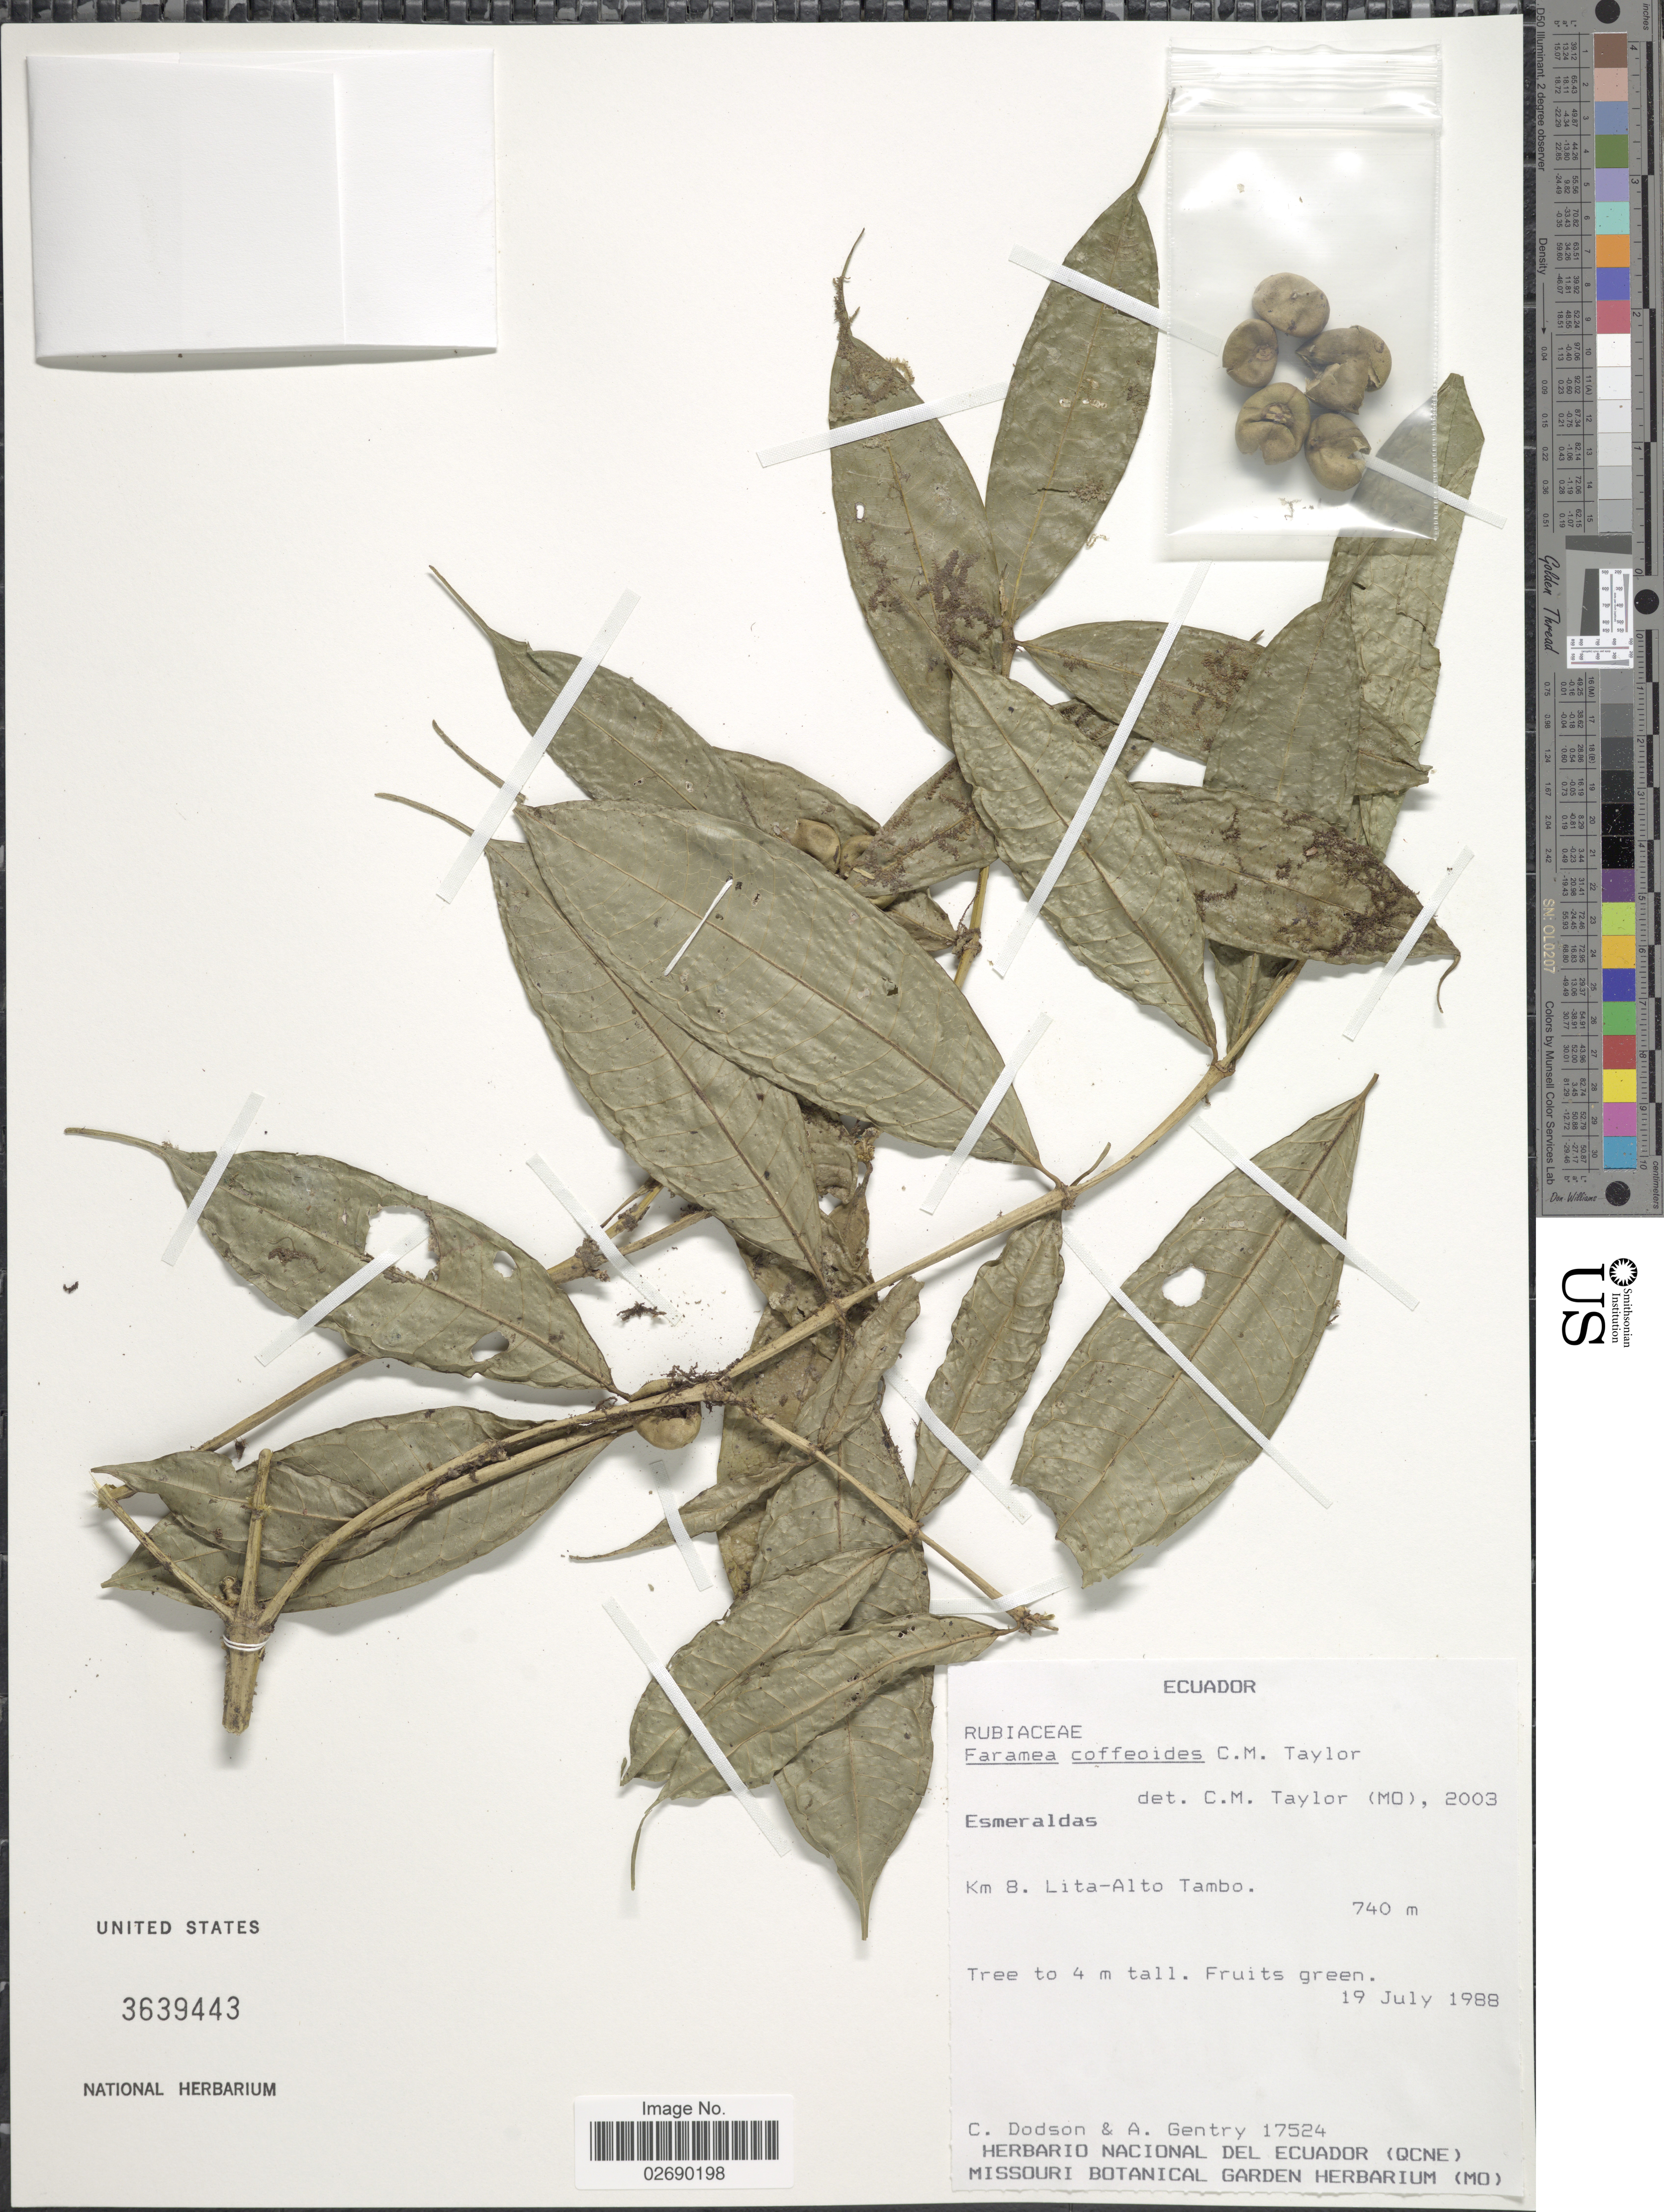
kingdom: Plantae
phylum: Tracheophyta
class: Magnoliopsida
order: Gentianales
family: Rubiaceae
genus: Faramea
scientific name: Faramea colombiana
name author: C.M. Taylor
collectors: C. Dodson & A. H. Gentry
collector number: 17524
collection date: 1988-07-19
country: Ecuador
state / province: Esmeraldas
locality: Km 8. Lita-Alto Tambo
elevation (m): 740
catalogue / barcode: US 3639443